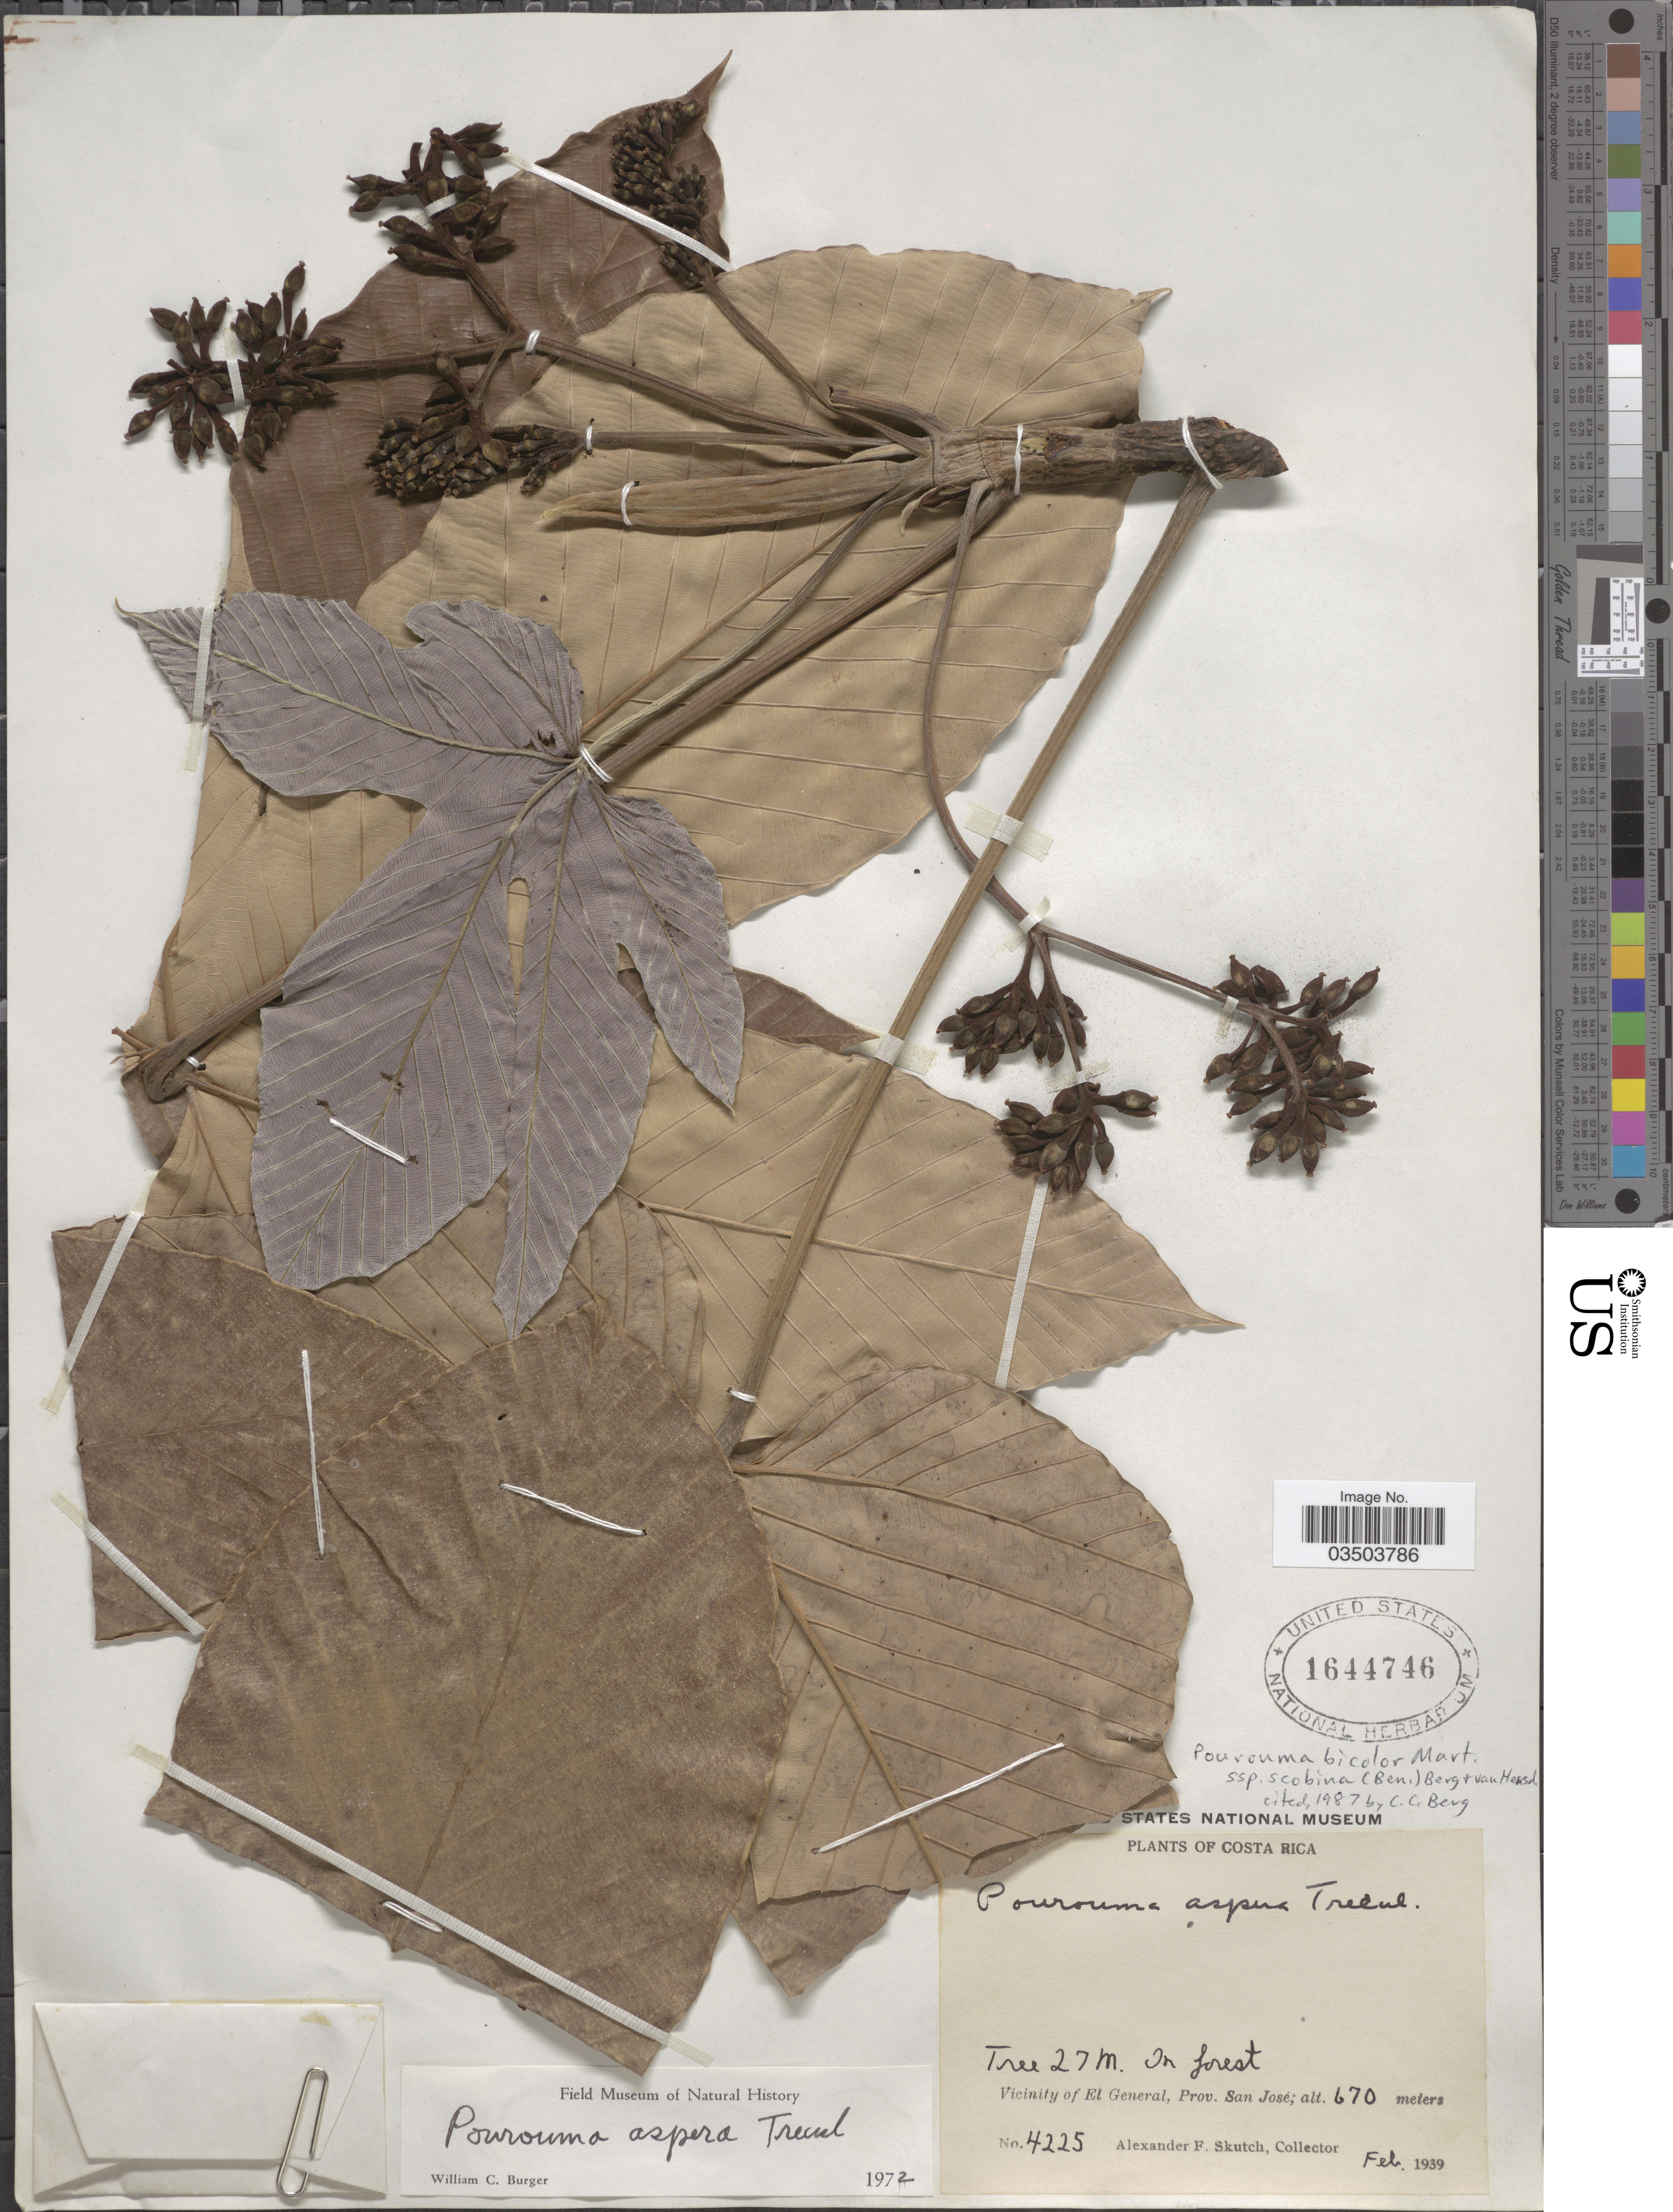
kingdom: Plantae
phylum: Tracheophyta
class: Magnoliopsida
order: Rosales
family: Urticaceae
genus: Pourouma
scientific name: Pourouma bicolor subsp. scobina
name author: (Benoist) C.C. Berg & Heusden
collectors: A. F. Skutch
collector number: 4225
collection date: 1939-02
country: Costa Rica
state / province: San José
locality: Vicinity of El General.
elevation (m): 670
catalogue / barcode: US 1644746